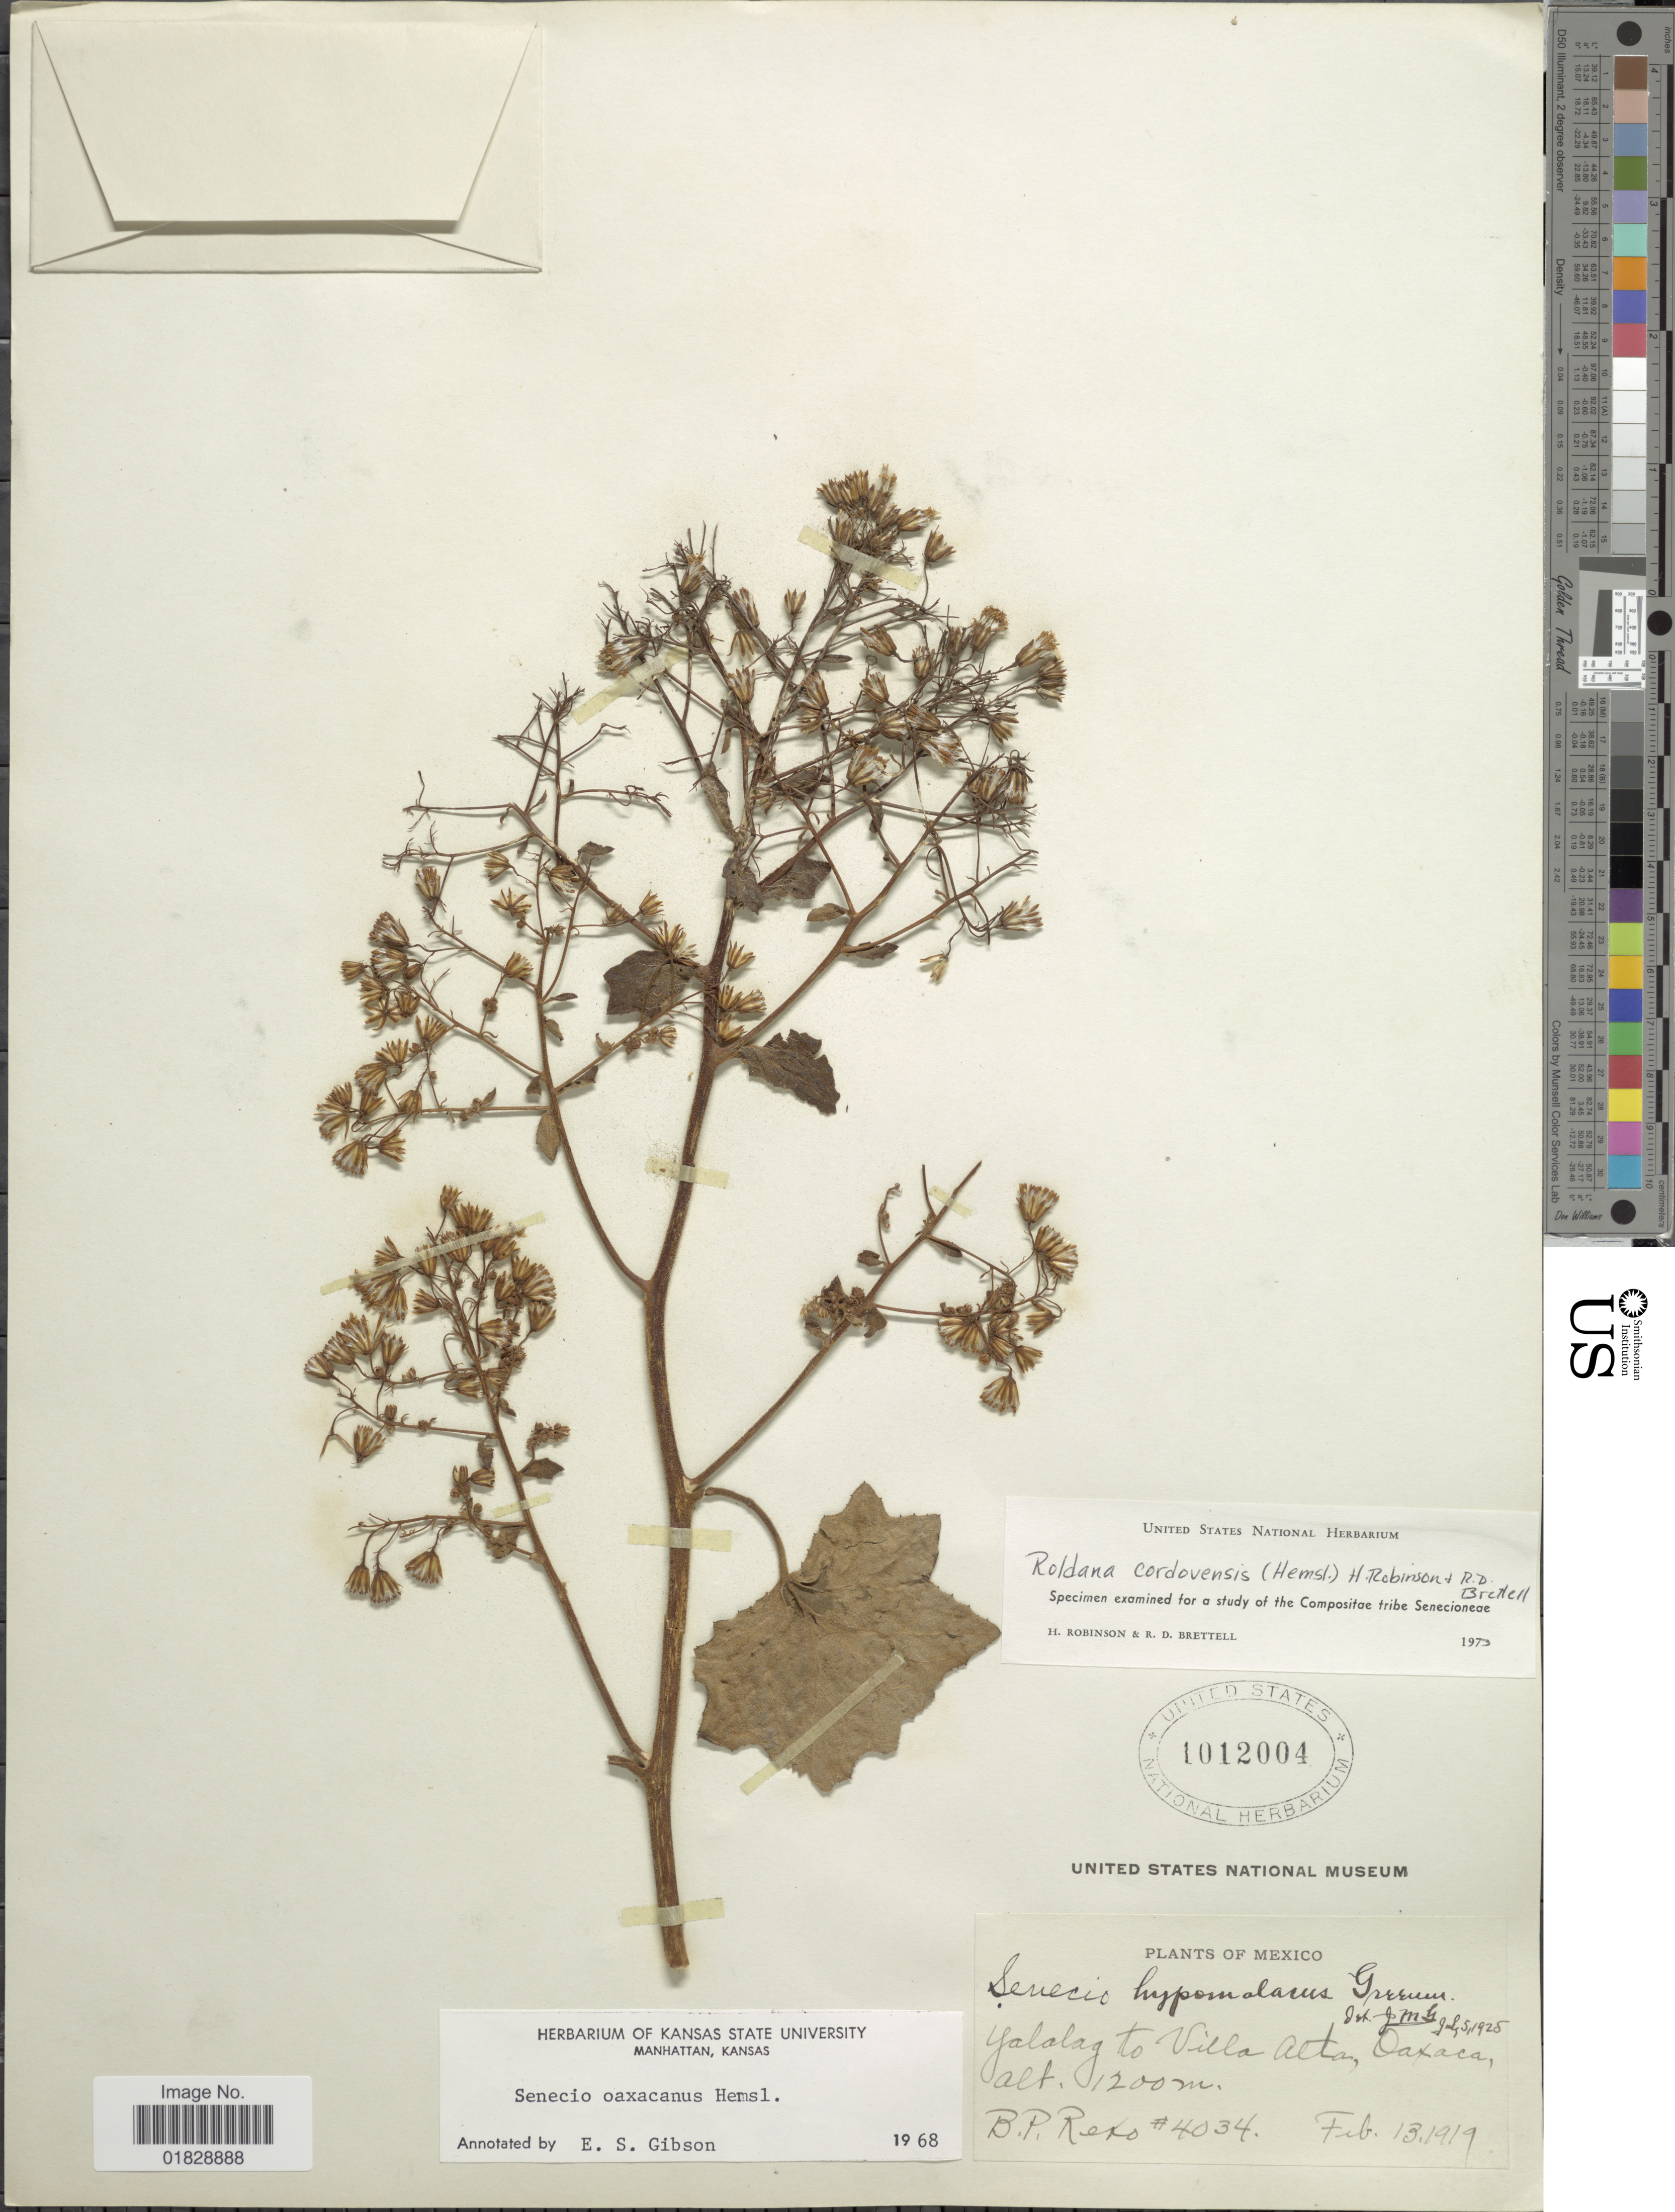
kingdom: Plantae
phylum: Tracheophyta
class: Magnoliopsida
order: Asterales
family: Asteraceae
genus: Roldana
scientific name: Roldana cordovensis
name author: (Hemsl.) H. Rob. & Brettell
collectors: B. P. Reko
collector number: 4034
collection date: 1919-02-13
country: Mexico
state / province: Oaxaca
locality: Yalalag to Villa Alta, Oaxaca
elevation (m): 1200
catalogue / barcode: US 1012004